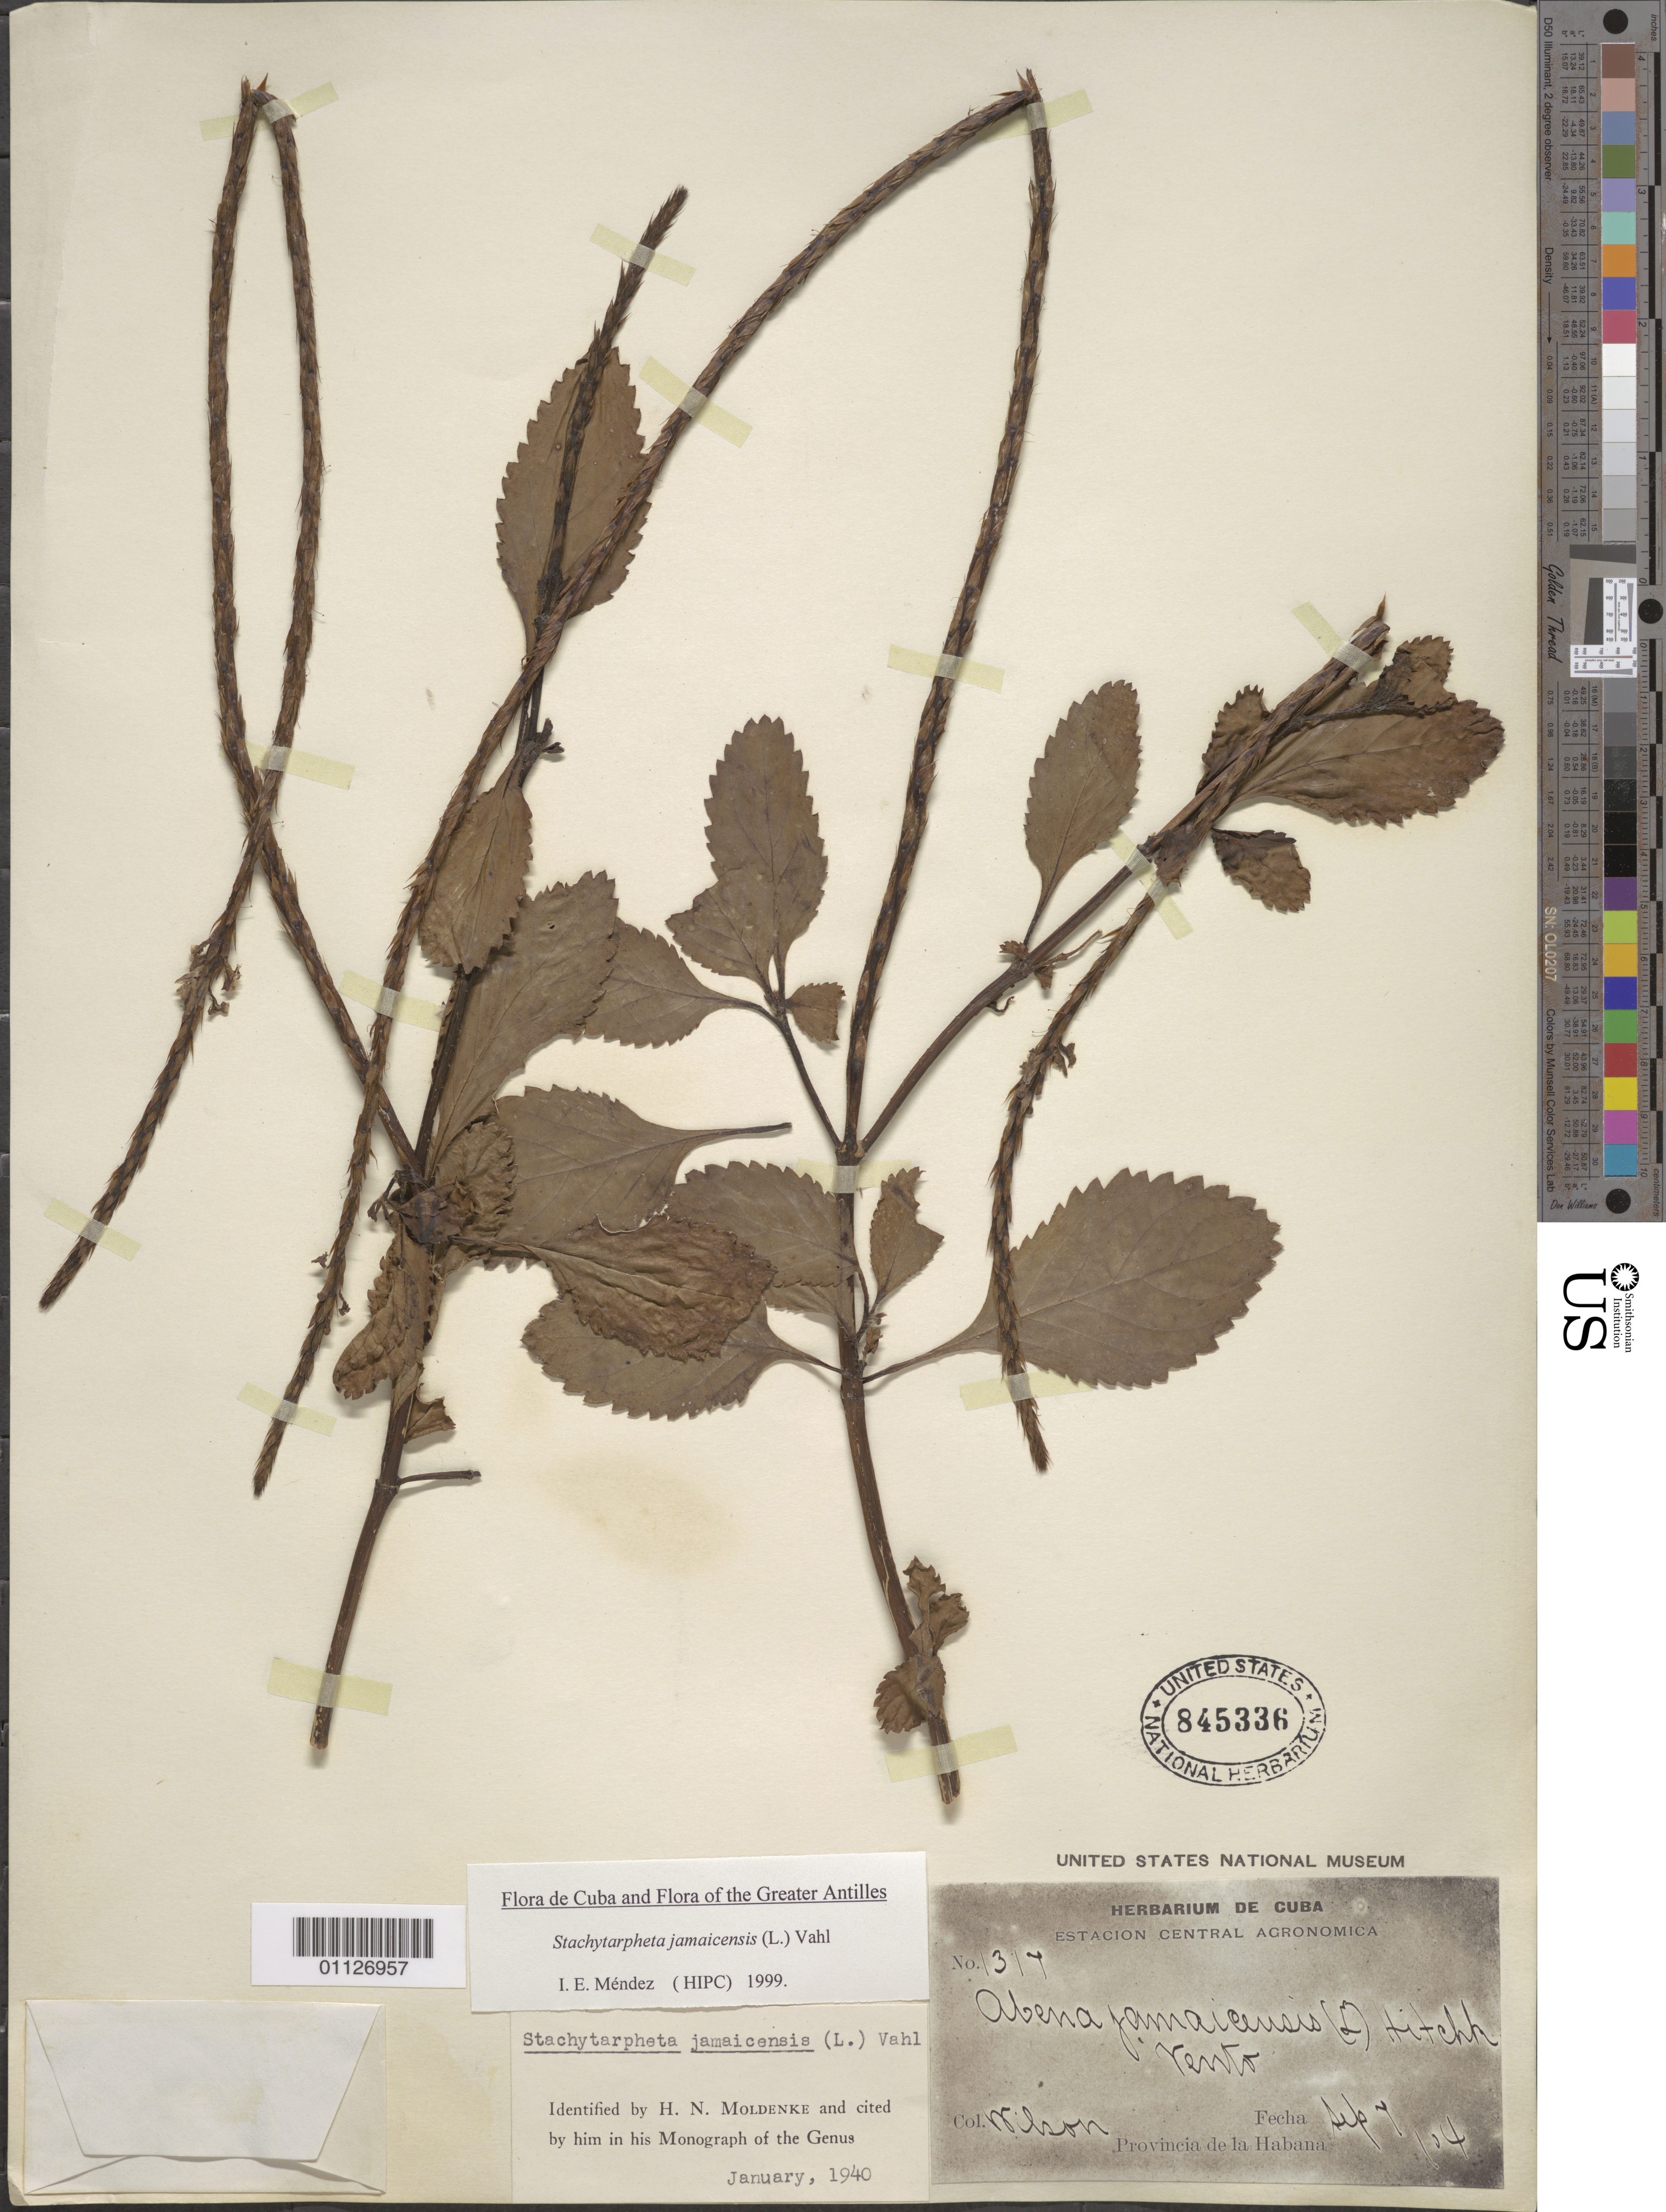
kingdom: Plantae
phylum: Tracheophyta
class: Magnoliopsida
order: Lamiales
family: Verbenaceae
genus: Stachytarpheta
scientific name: Stachytarpheta jamaicensis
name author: (L.) Vahl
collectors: -- Wilson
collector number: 1317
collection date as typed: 07 Sep 1904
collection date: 1904-09-07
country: Cuba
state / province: La Habana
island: Cuba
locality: La Habana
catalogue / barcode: US 845336